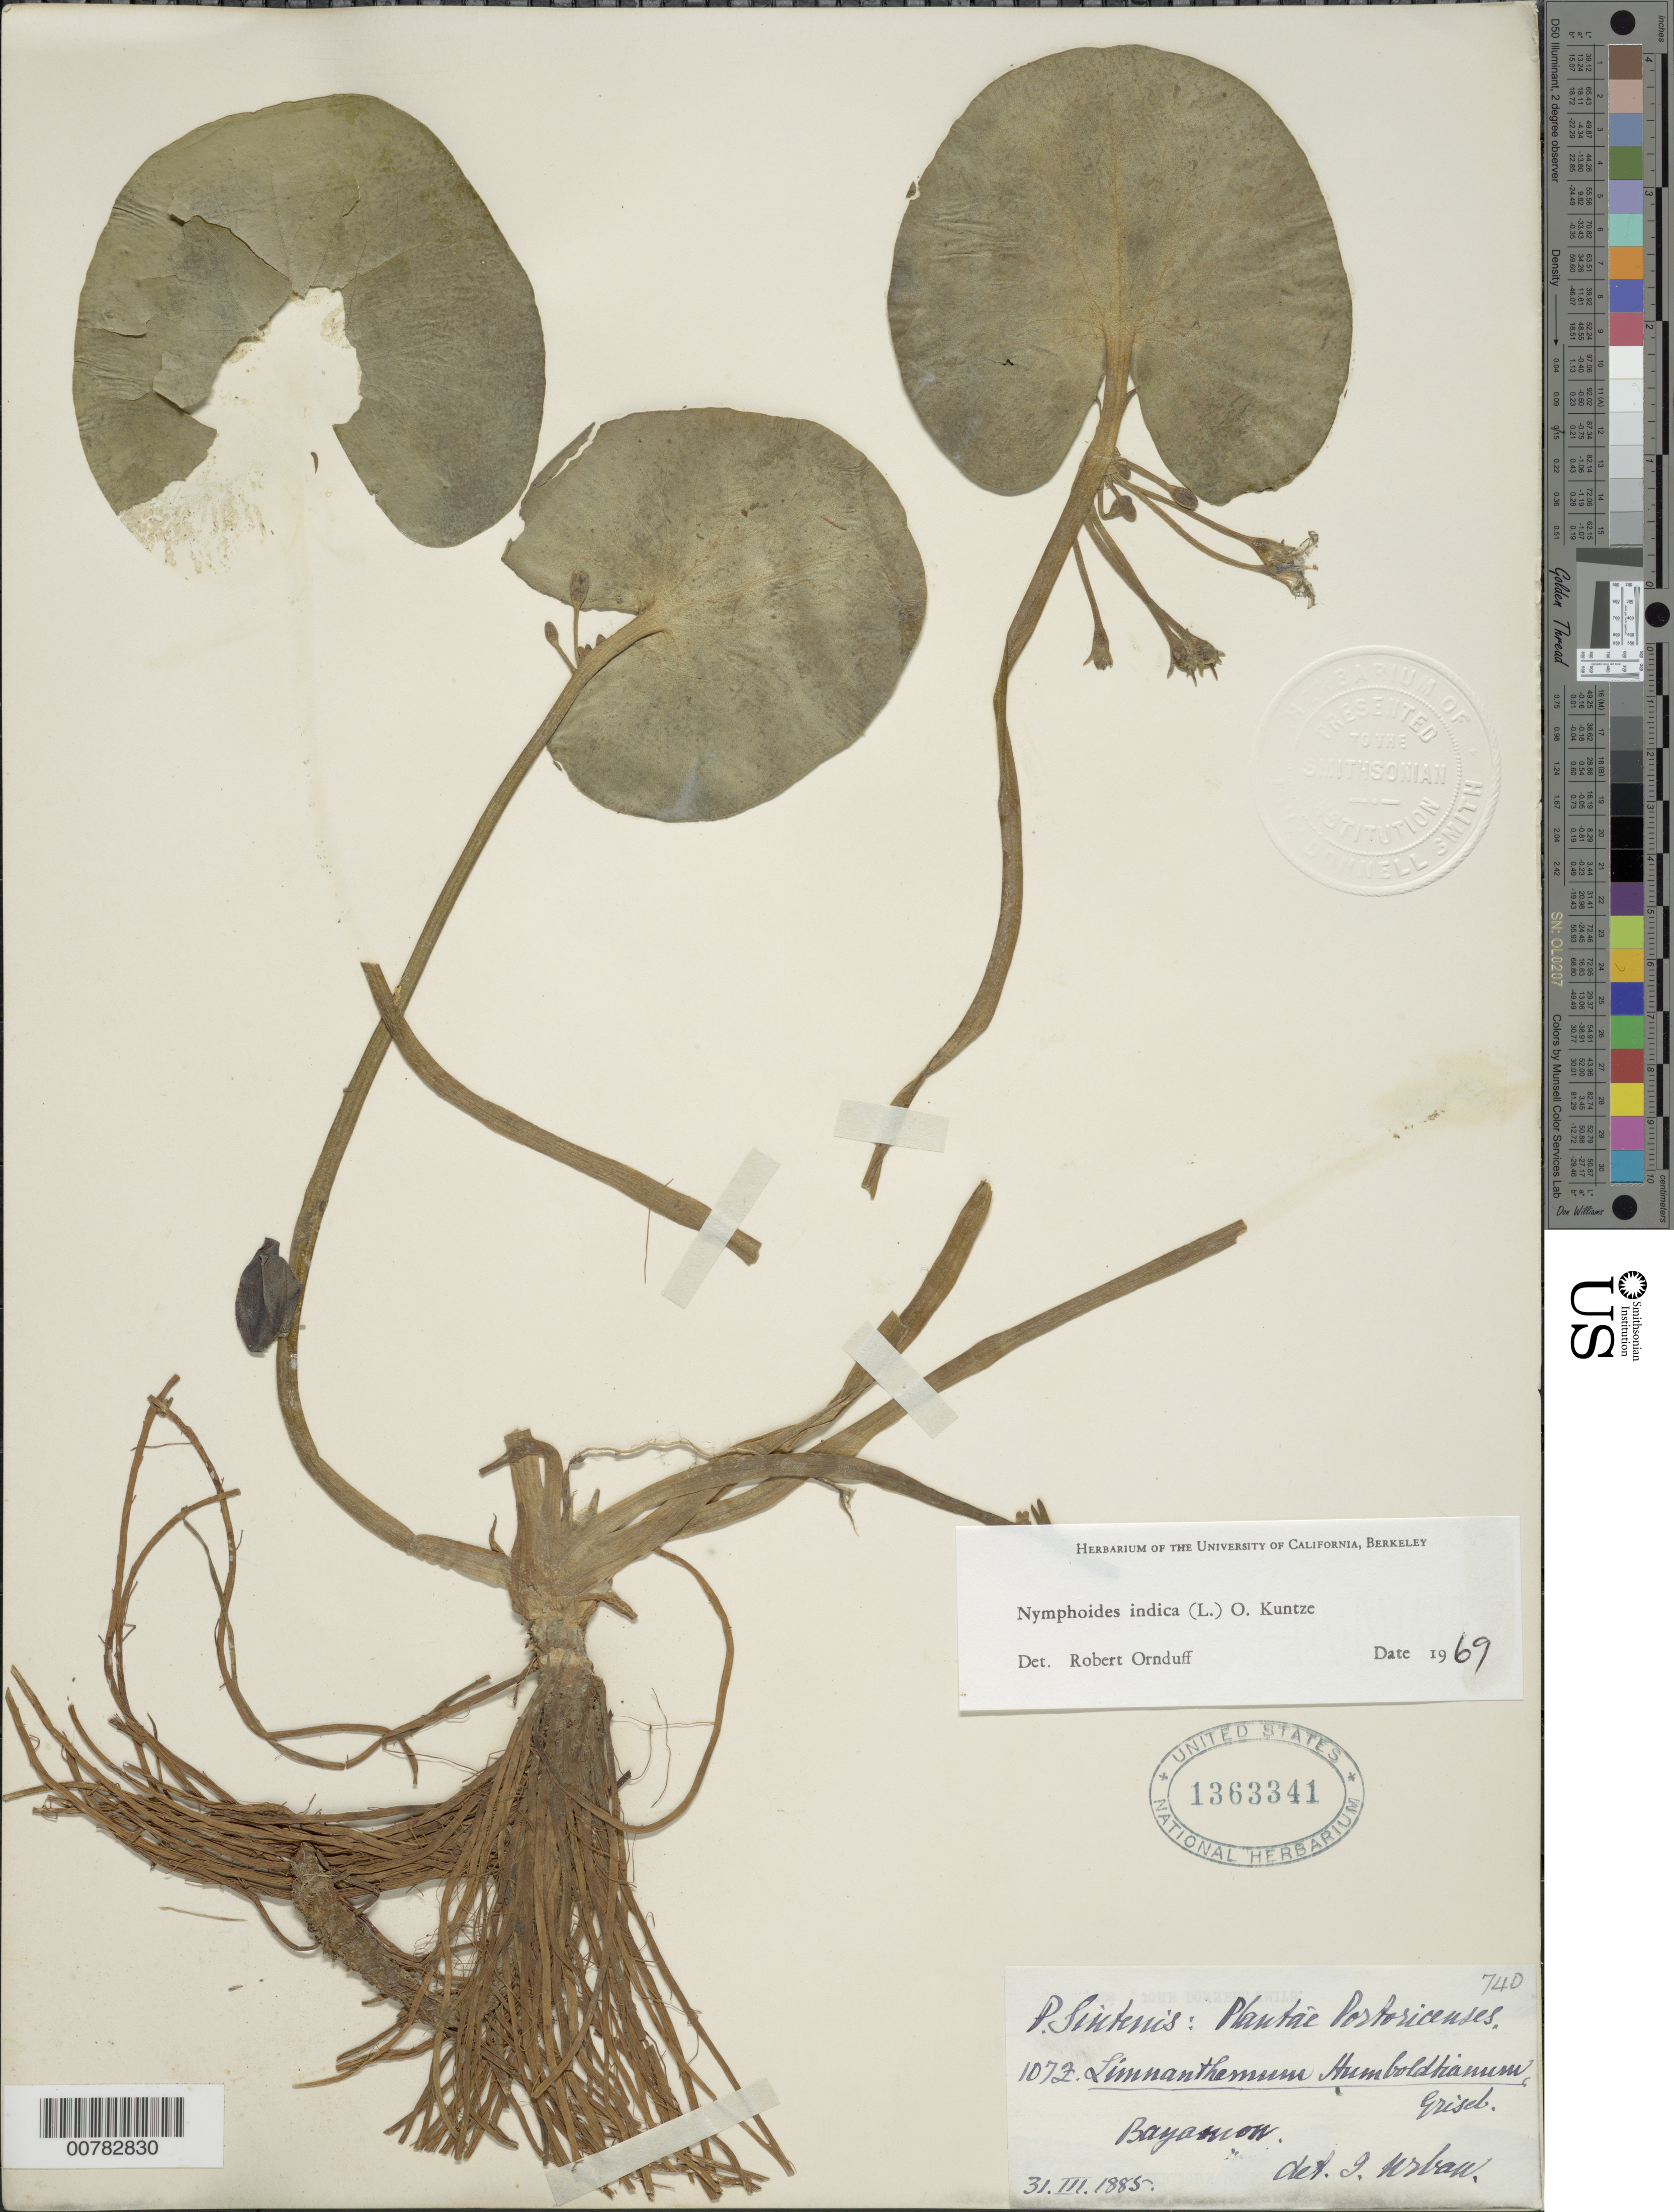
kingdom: Plantae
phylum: Tracheophyta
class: Magnoliopsida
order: Asterales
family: Menyanthaceae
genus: Nymphoides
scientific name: Nymphoides indica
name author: (L.) Kuntze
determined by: Ornduff, T.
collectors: P. Sintenis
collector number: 740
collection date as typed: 31 Mar 1885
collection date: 1885-03-31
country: Puerto Rico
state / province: Bayamón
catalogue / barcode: US 1363341